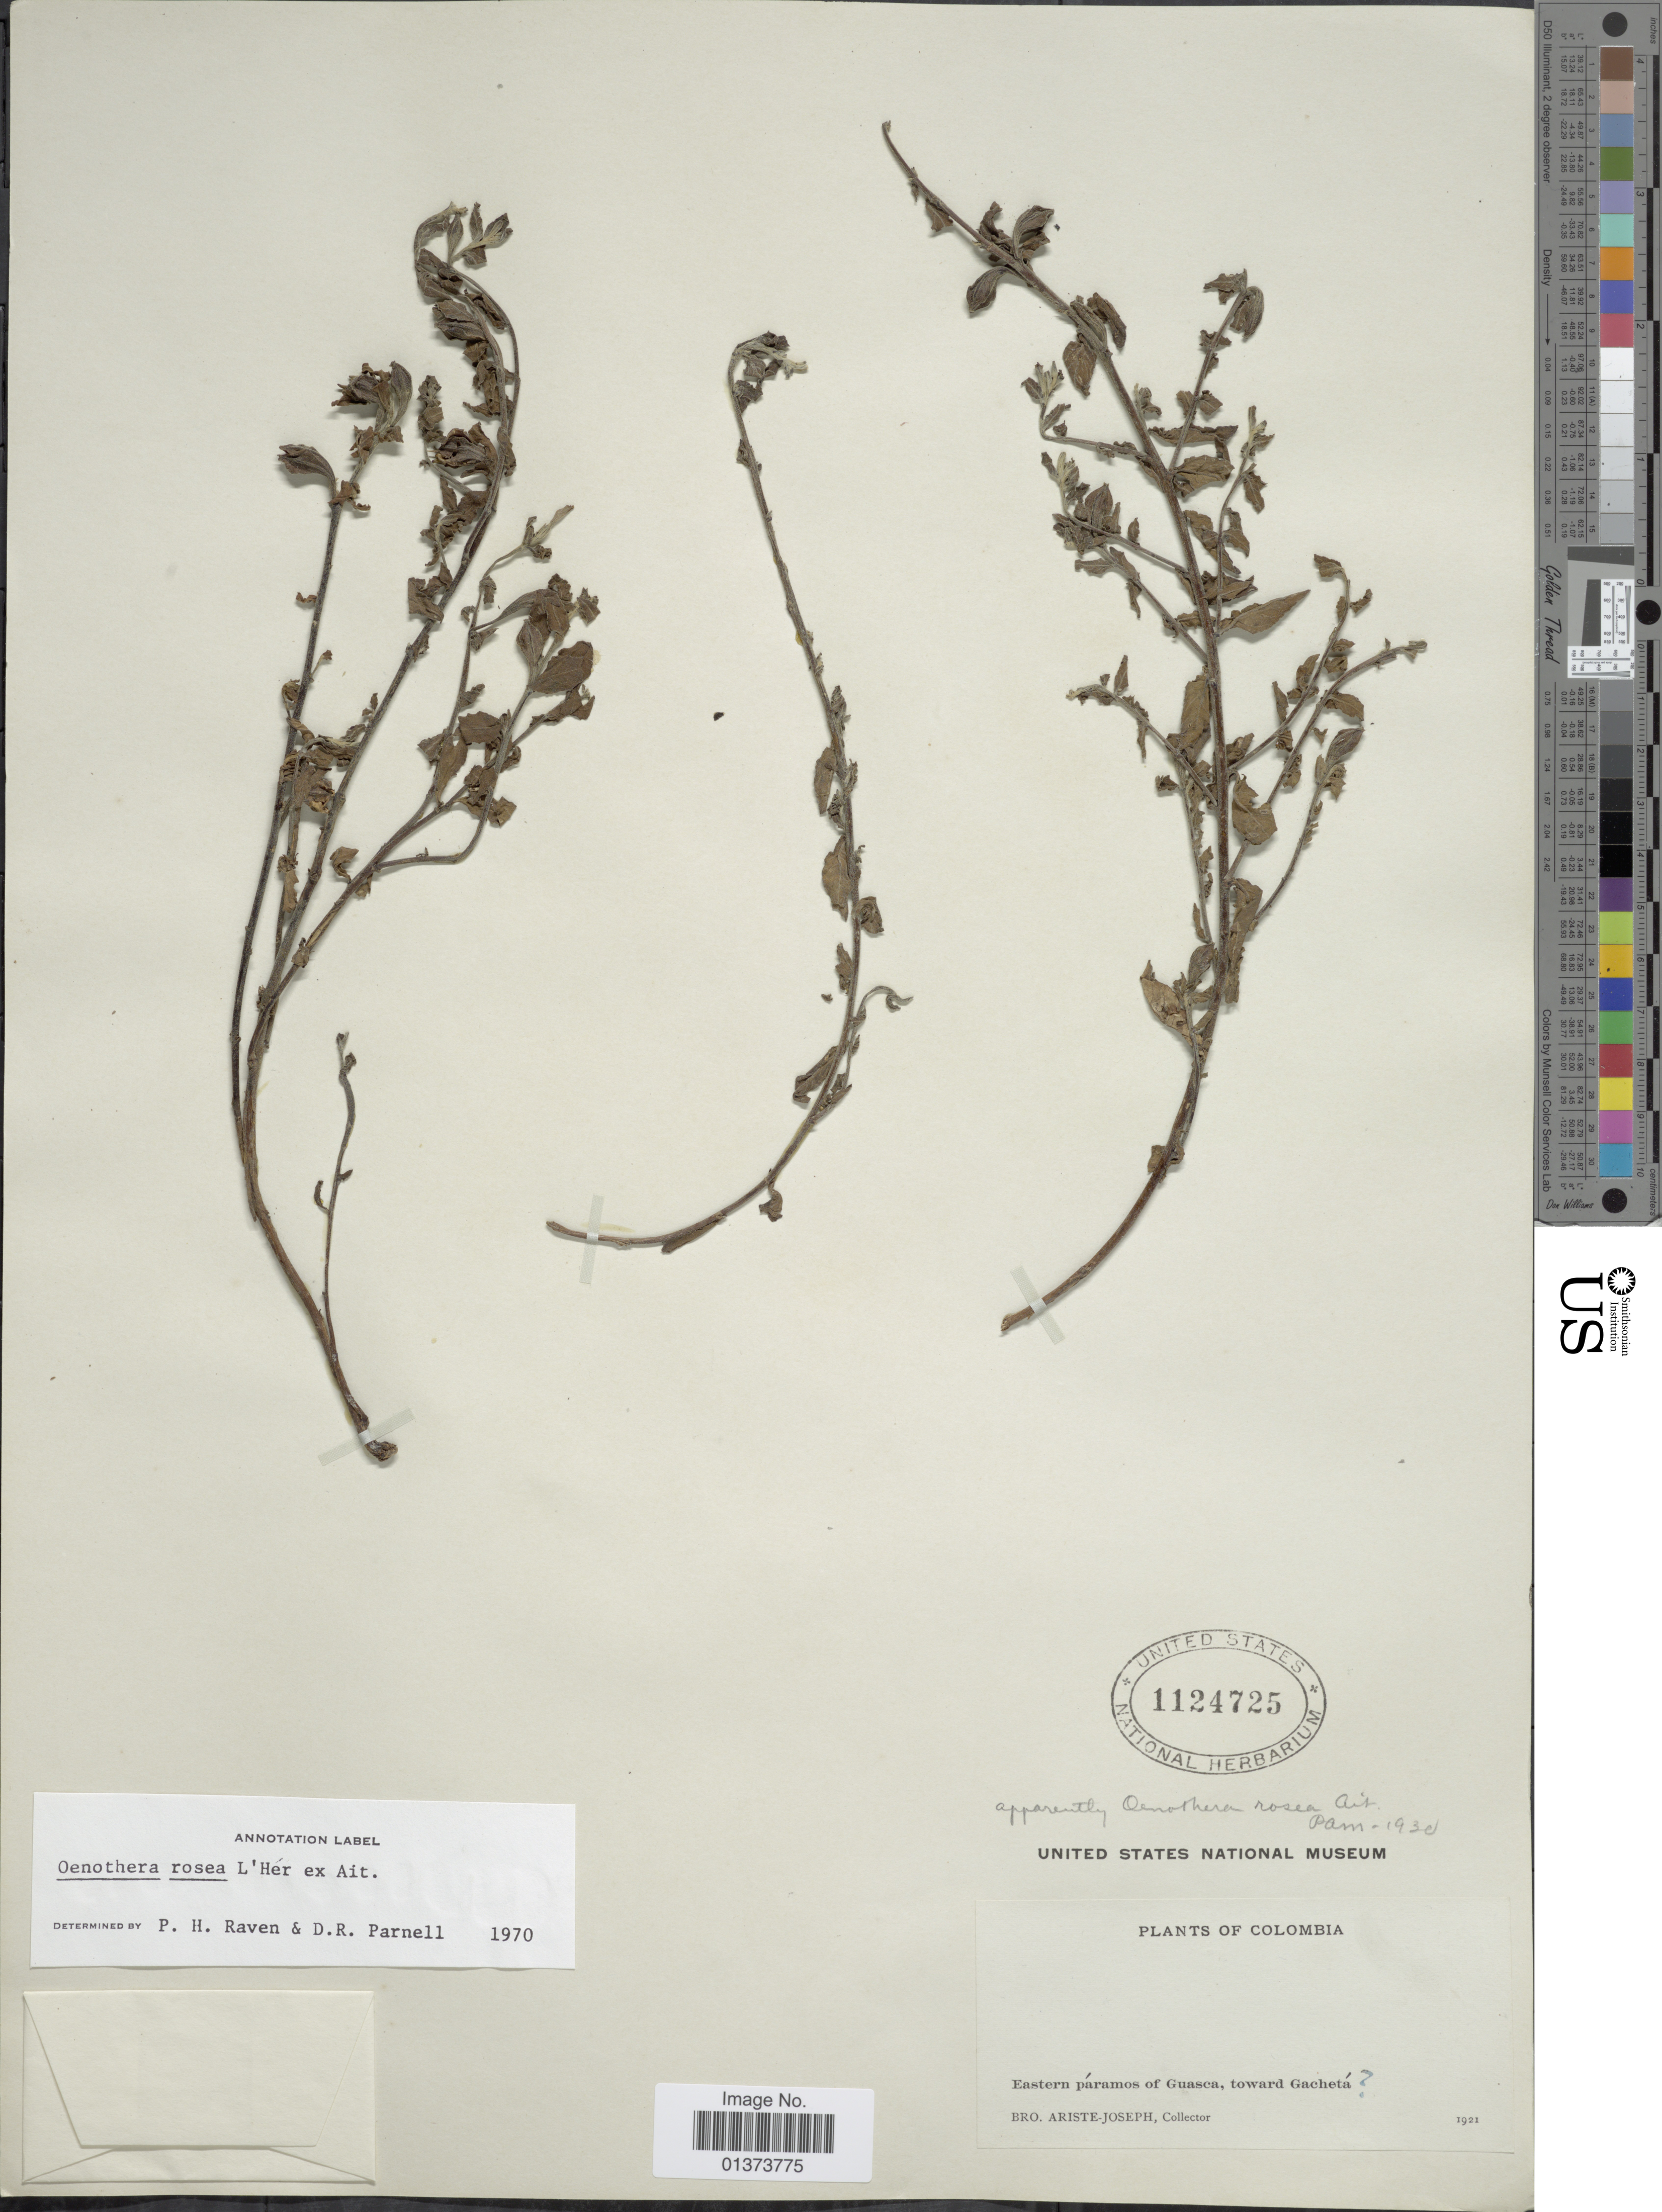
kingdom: Plantae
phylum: Tracheophyta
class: Magnoliopsida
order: Myrtales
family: Onagraceae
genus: Oenothera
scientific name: Oenothera rosea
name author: L'Hér. ex Aiton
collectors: Bro. Ariste-Joseph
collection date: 1921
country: Peru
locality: Eastern páramos of Guasca, toward Gachetá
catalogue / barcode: US 1124725